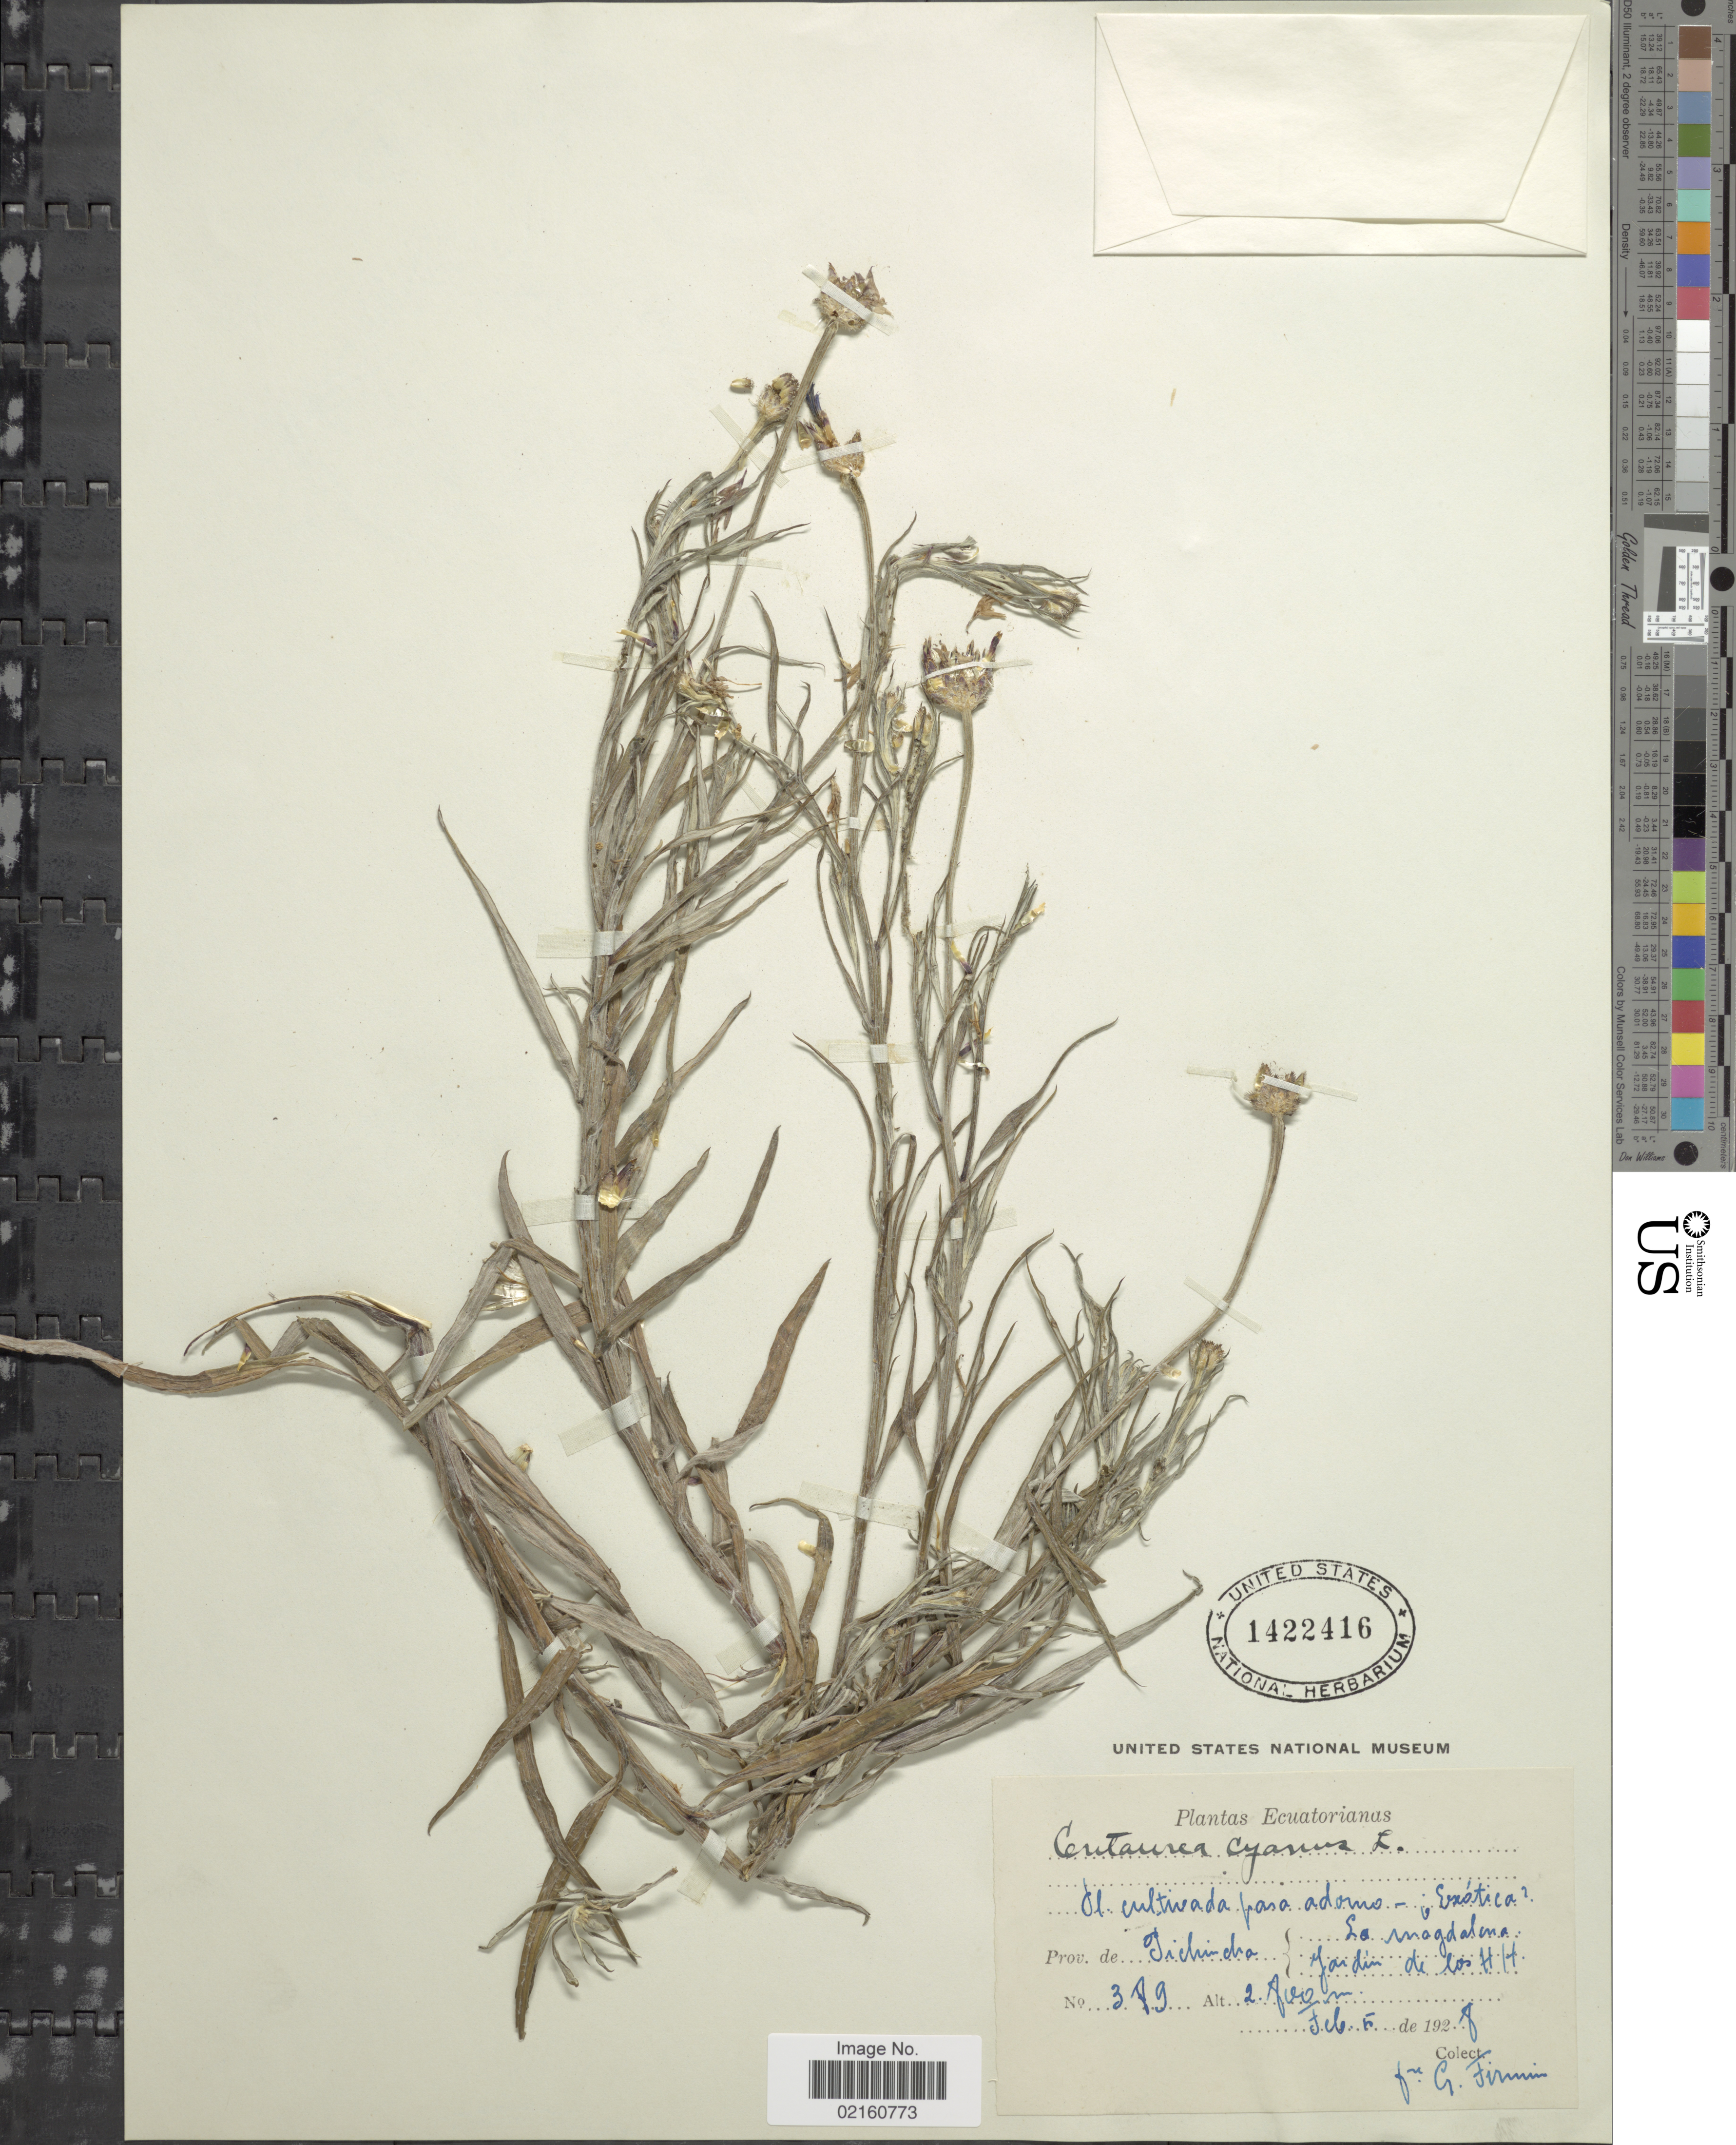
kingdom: Plantae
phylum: Tracheophyta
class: Magnoliopsida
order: Asterales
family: Asteraceae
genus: Centaurea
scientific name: Centaurea cyanus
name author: L.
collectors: G. Firmin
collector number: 389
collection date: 1928-02-05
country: Ecuador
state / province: Pichincha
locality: La Magdalena, Jardin de los H. H.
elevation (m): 2800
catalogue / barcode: US 1422416